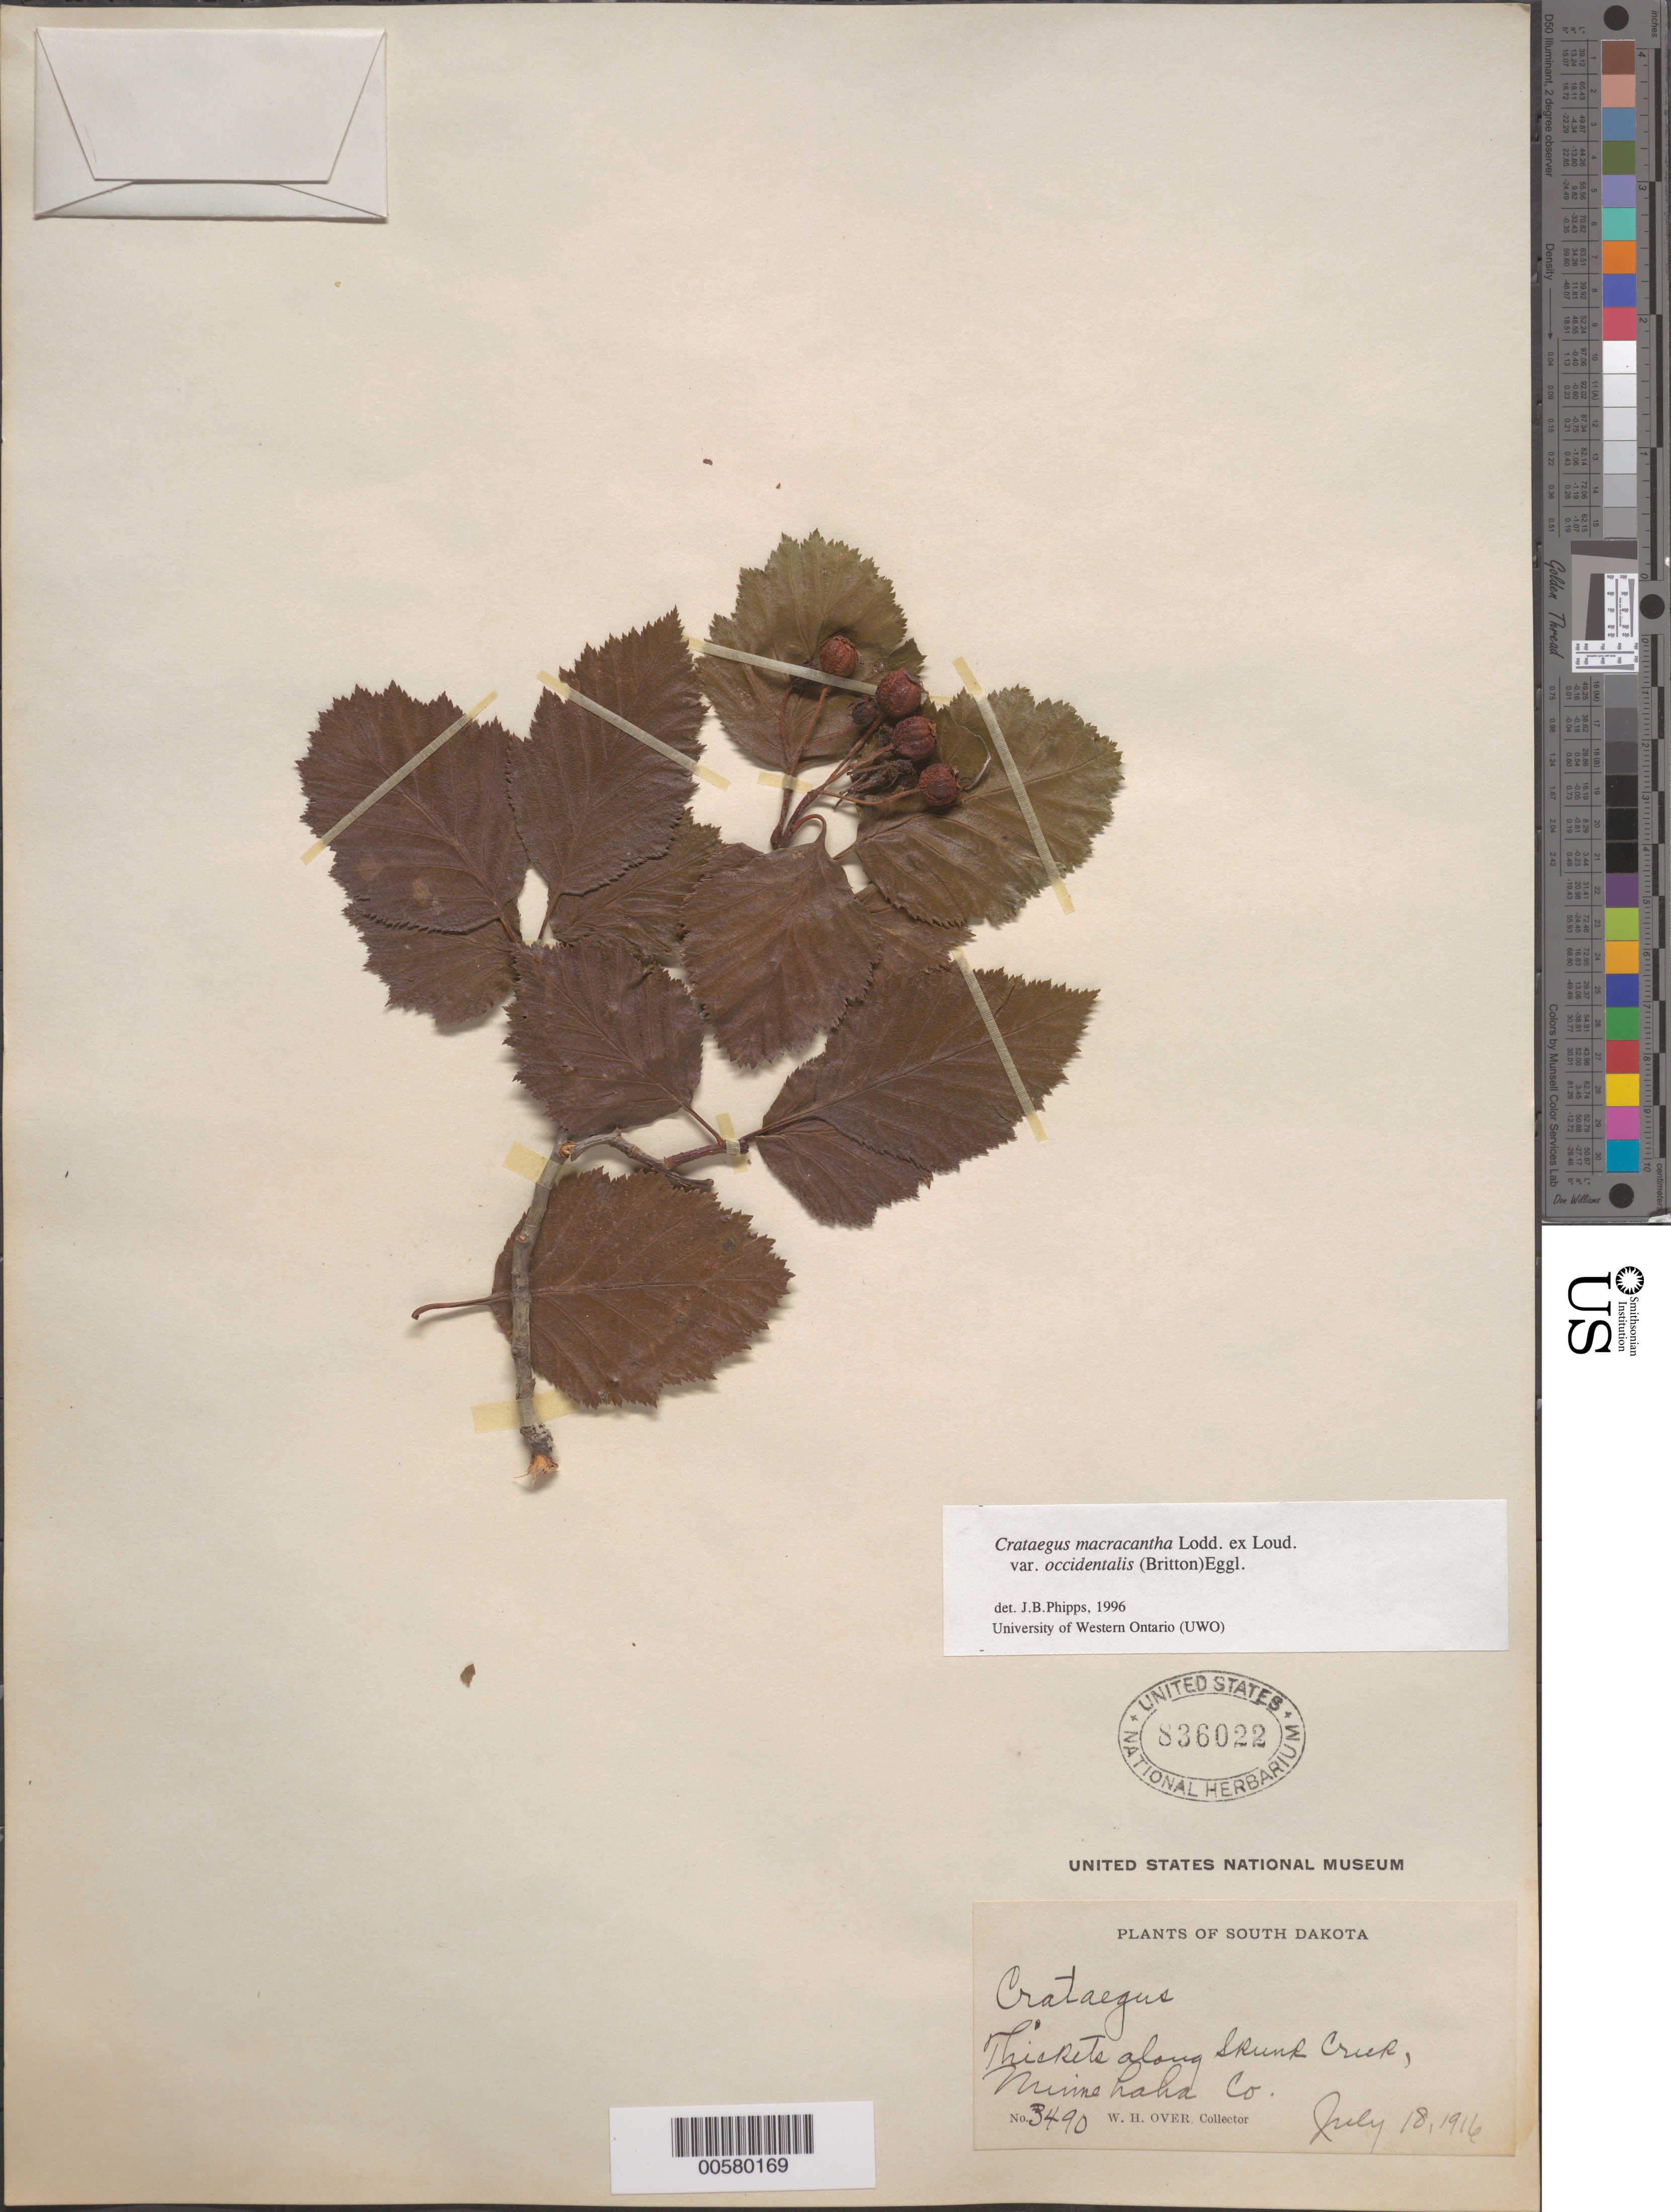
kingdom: Plantae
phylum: Tracheophyta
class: Magnoliopsida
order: Rosales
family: Rosaceae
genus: Crataegus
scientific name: Crataegus macracantha var. occidentalis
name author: (Britton) Eggl.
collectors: W. Over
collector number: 3490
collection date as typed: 18 Jul 1916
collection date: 1916-07-18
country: United States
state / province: South Dakota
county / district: Minnehaha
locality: Skunk Creek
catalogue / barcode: US 836022